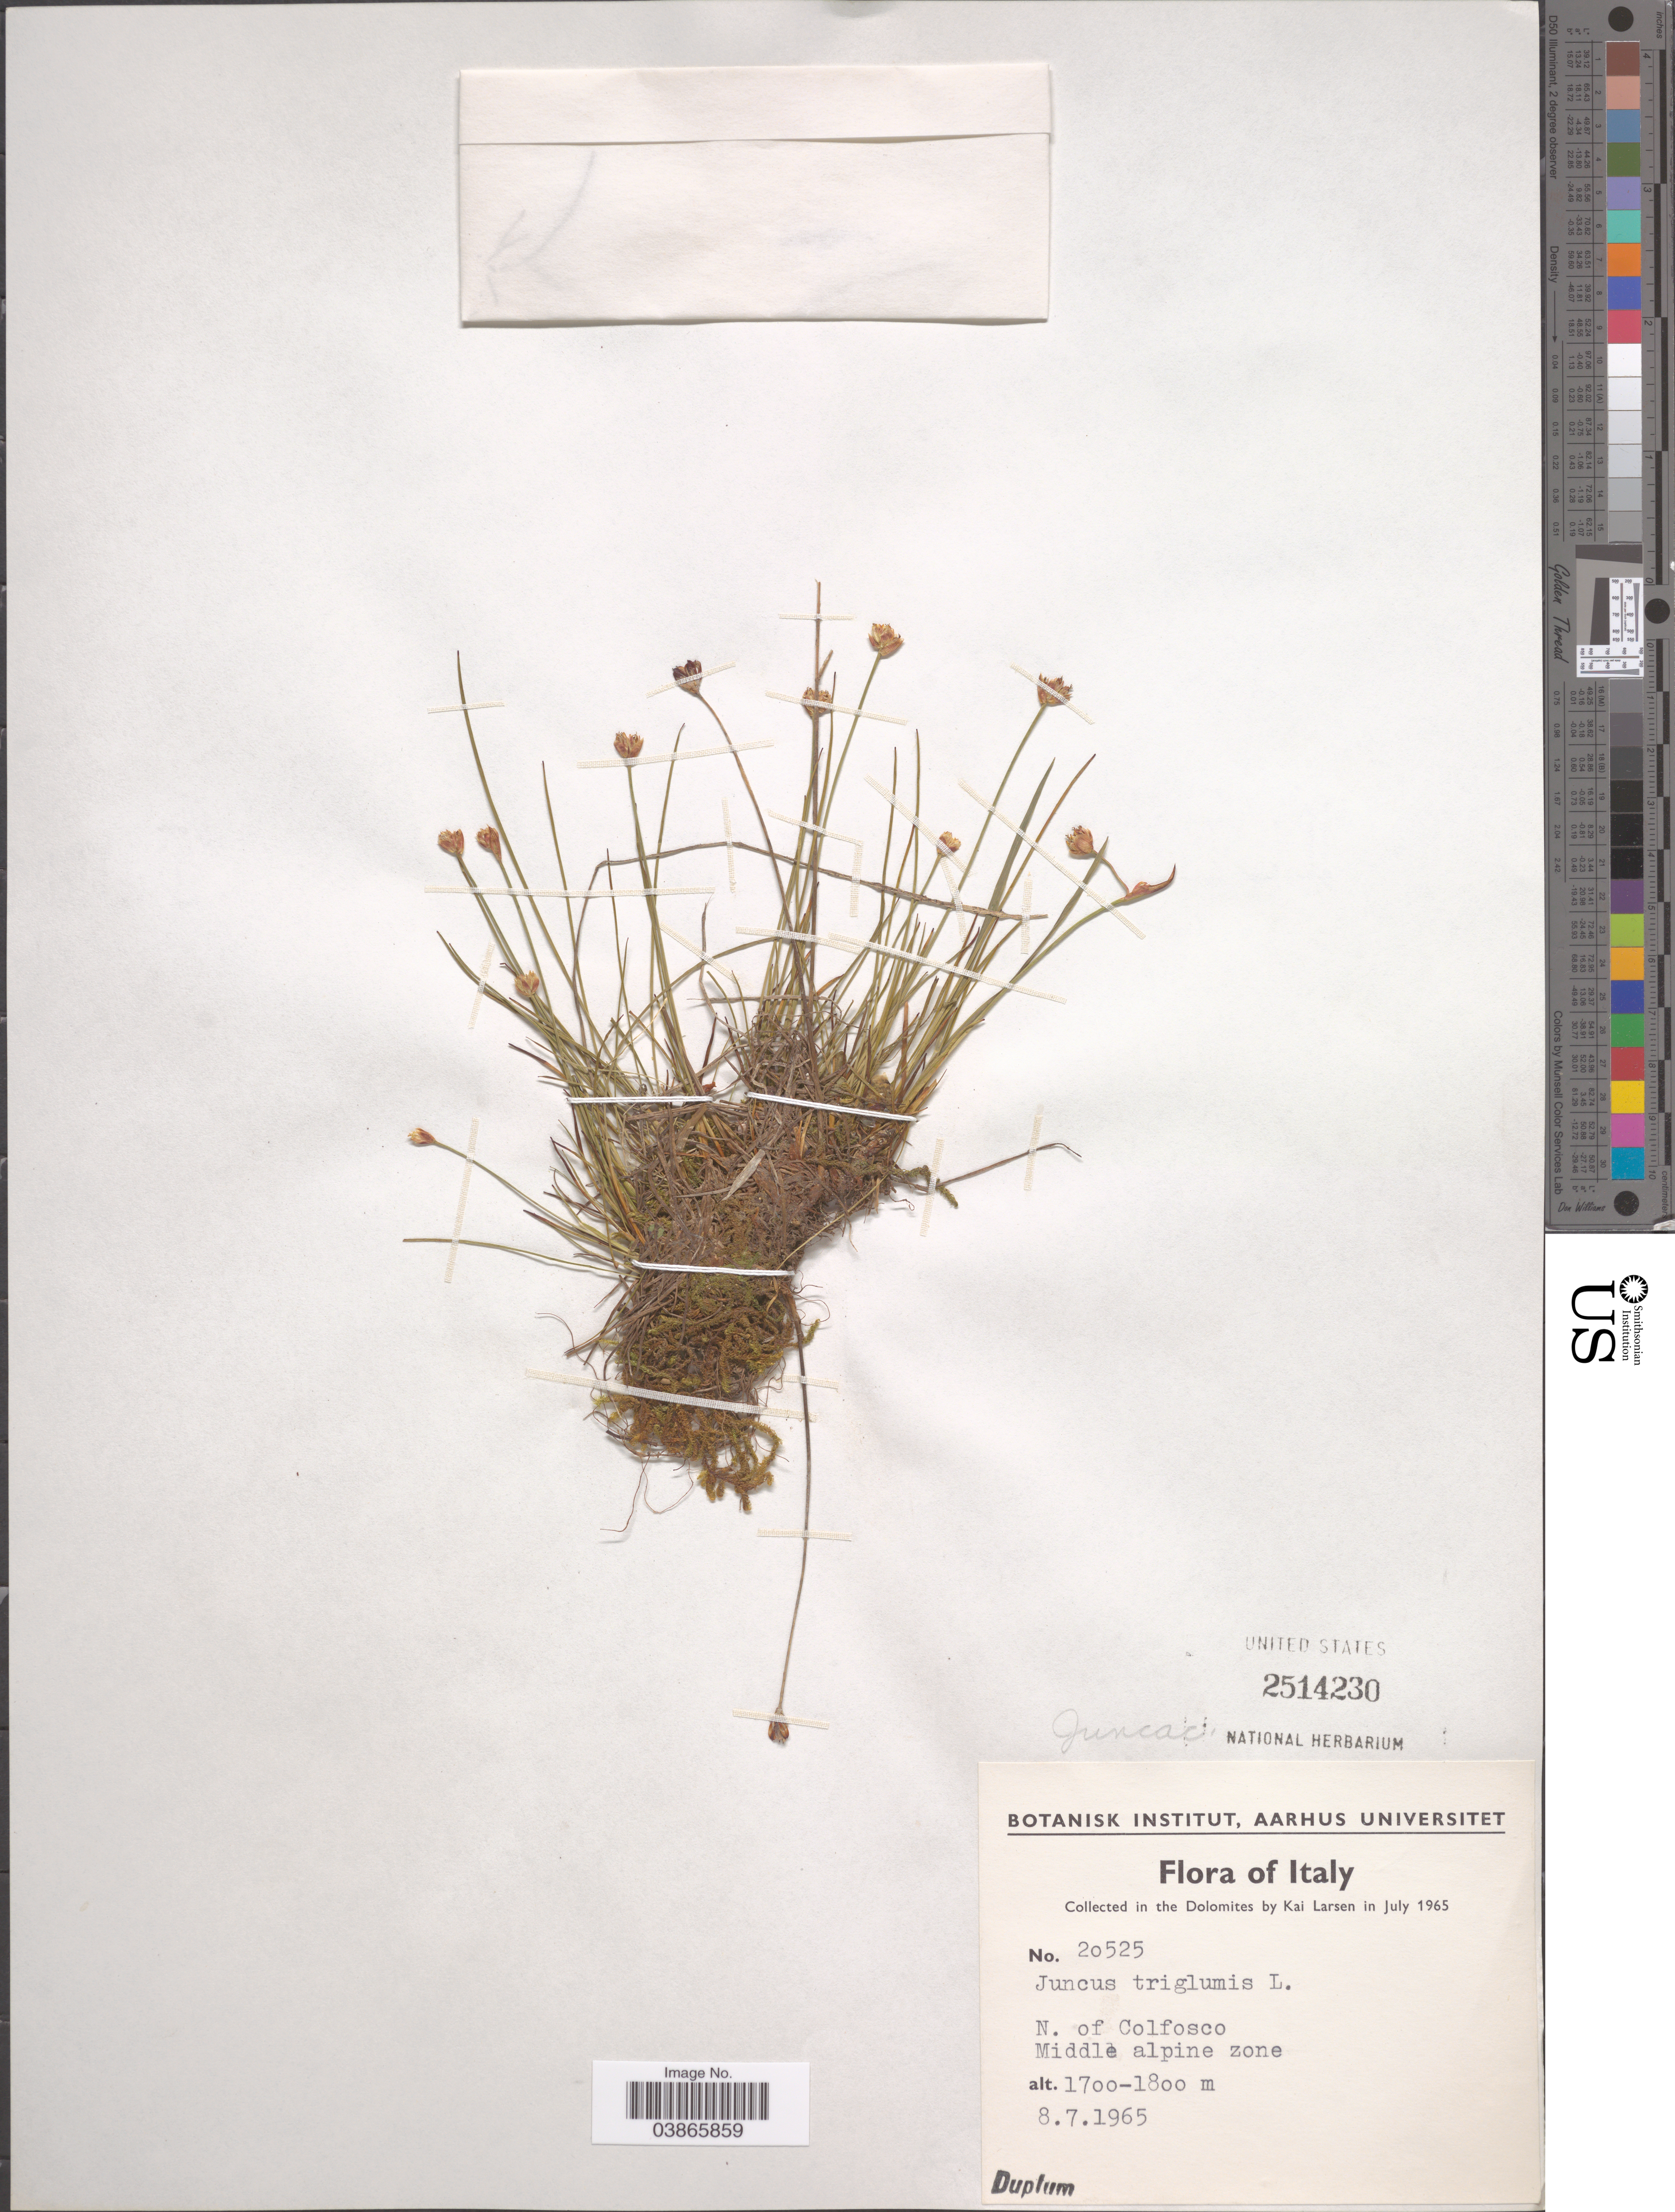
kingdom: Plantae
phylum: Tracheophyta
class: Liliopsida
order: Poales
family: Juncaceae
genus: Juncus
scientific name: Juncus triglumis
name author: L.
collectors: K. Larsen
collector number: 20525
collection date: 1965-07-08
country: Italy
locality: In the Dolomites. N. of Colfosco. Middle alpine zone.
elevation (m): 1700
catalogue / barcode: US 2514230